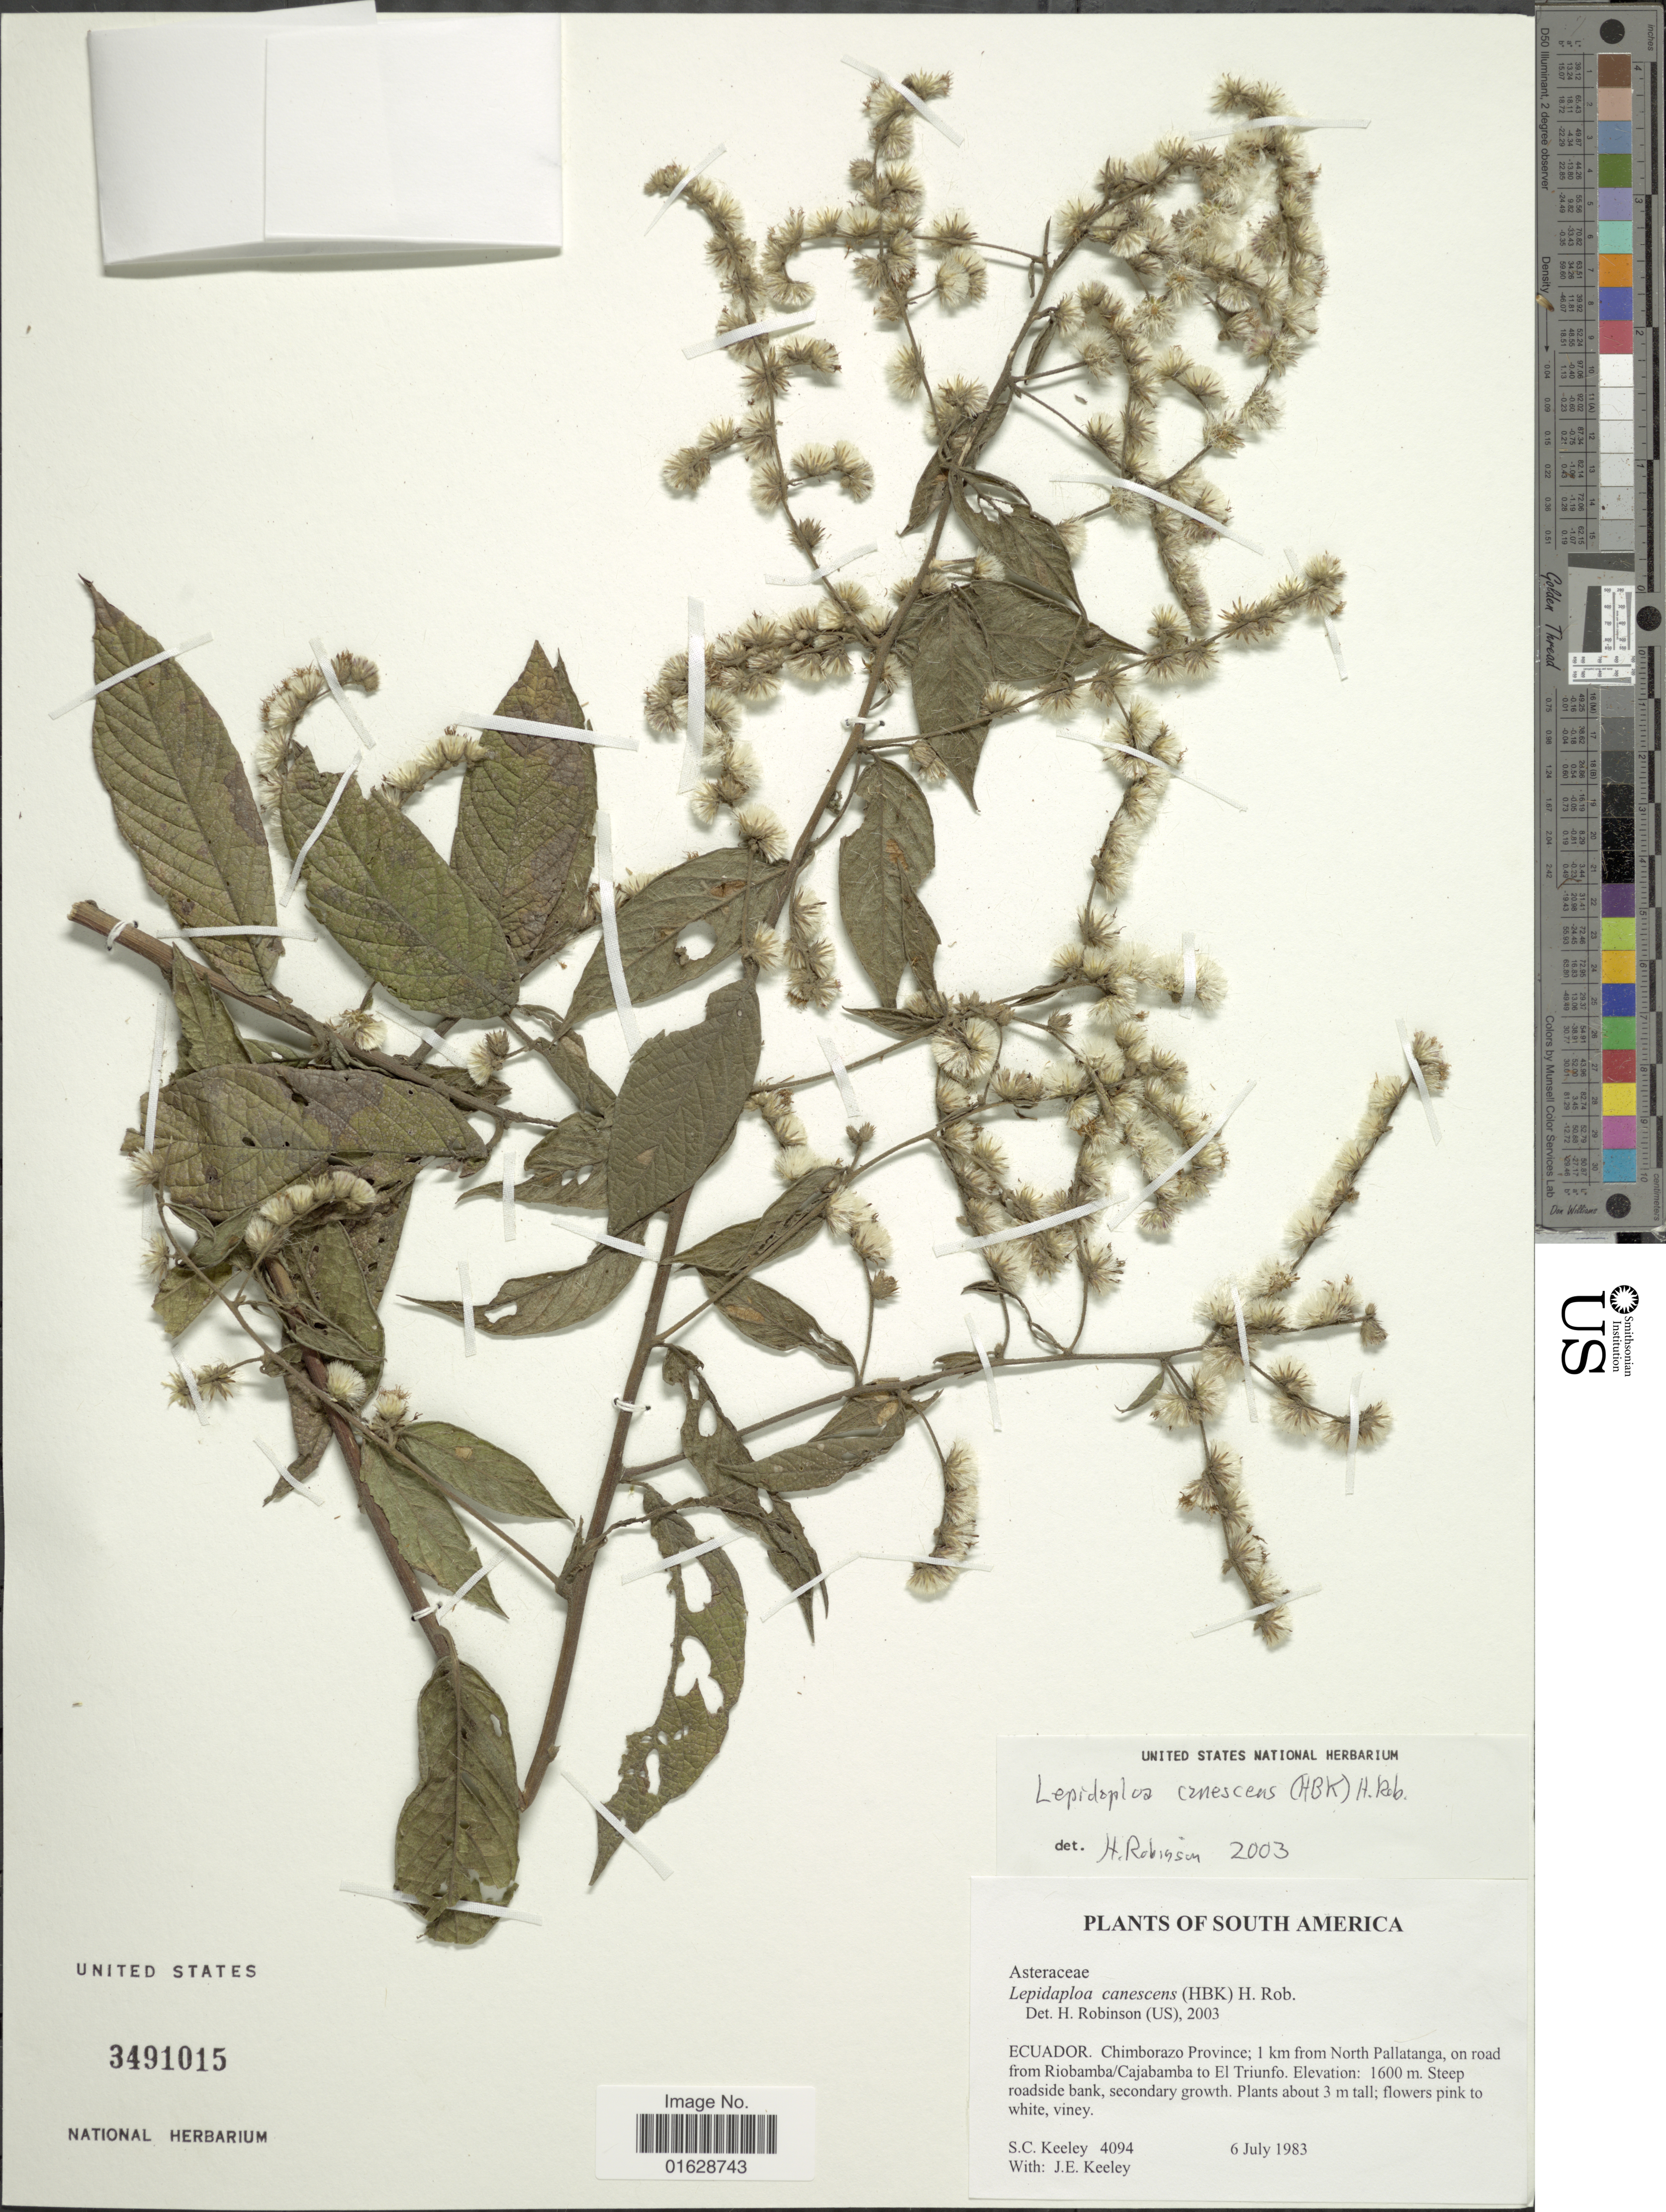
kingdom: Plantae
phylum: Tracheophyta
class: Magnoliopsida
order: Asterales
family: Asteraceae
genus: Lepidaploa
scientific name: Lepidaploa canescens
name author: (Kunth) H. Rob.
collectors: S. C. Keeley & J. E. Keeley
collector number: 4094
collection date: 1983-07-06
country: Ecuador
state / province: Chimborazo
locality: Chimborazo Province; 1 km from North Pallatanga, on road from Riobamba/Cajabamba to El Triunfo.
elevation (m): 1600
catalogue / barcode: US 3491015